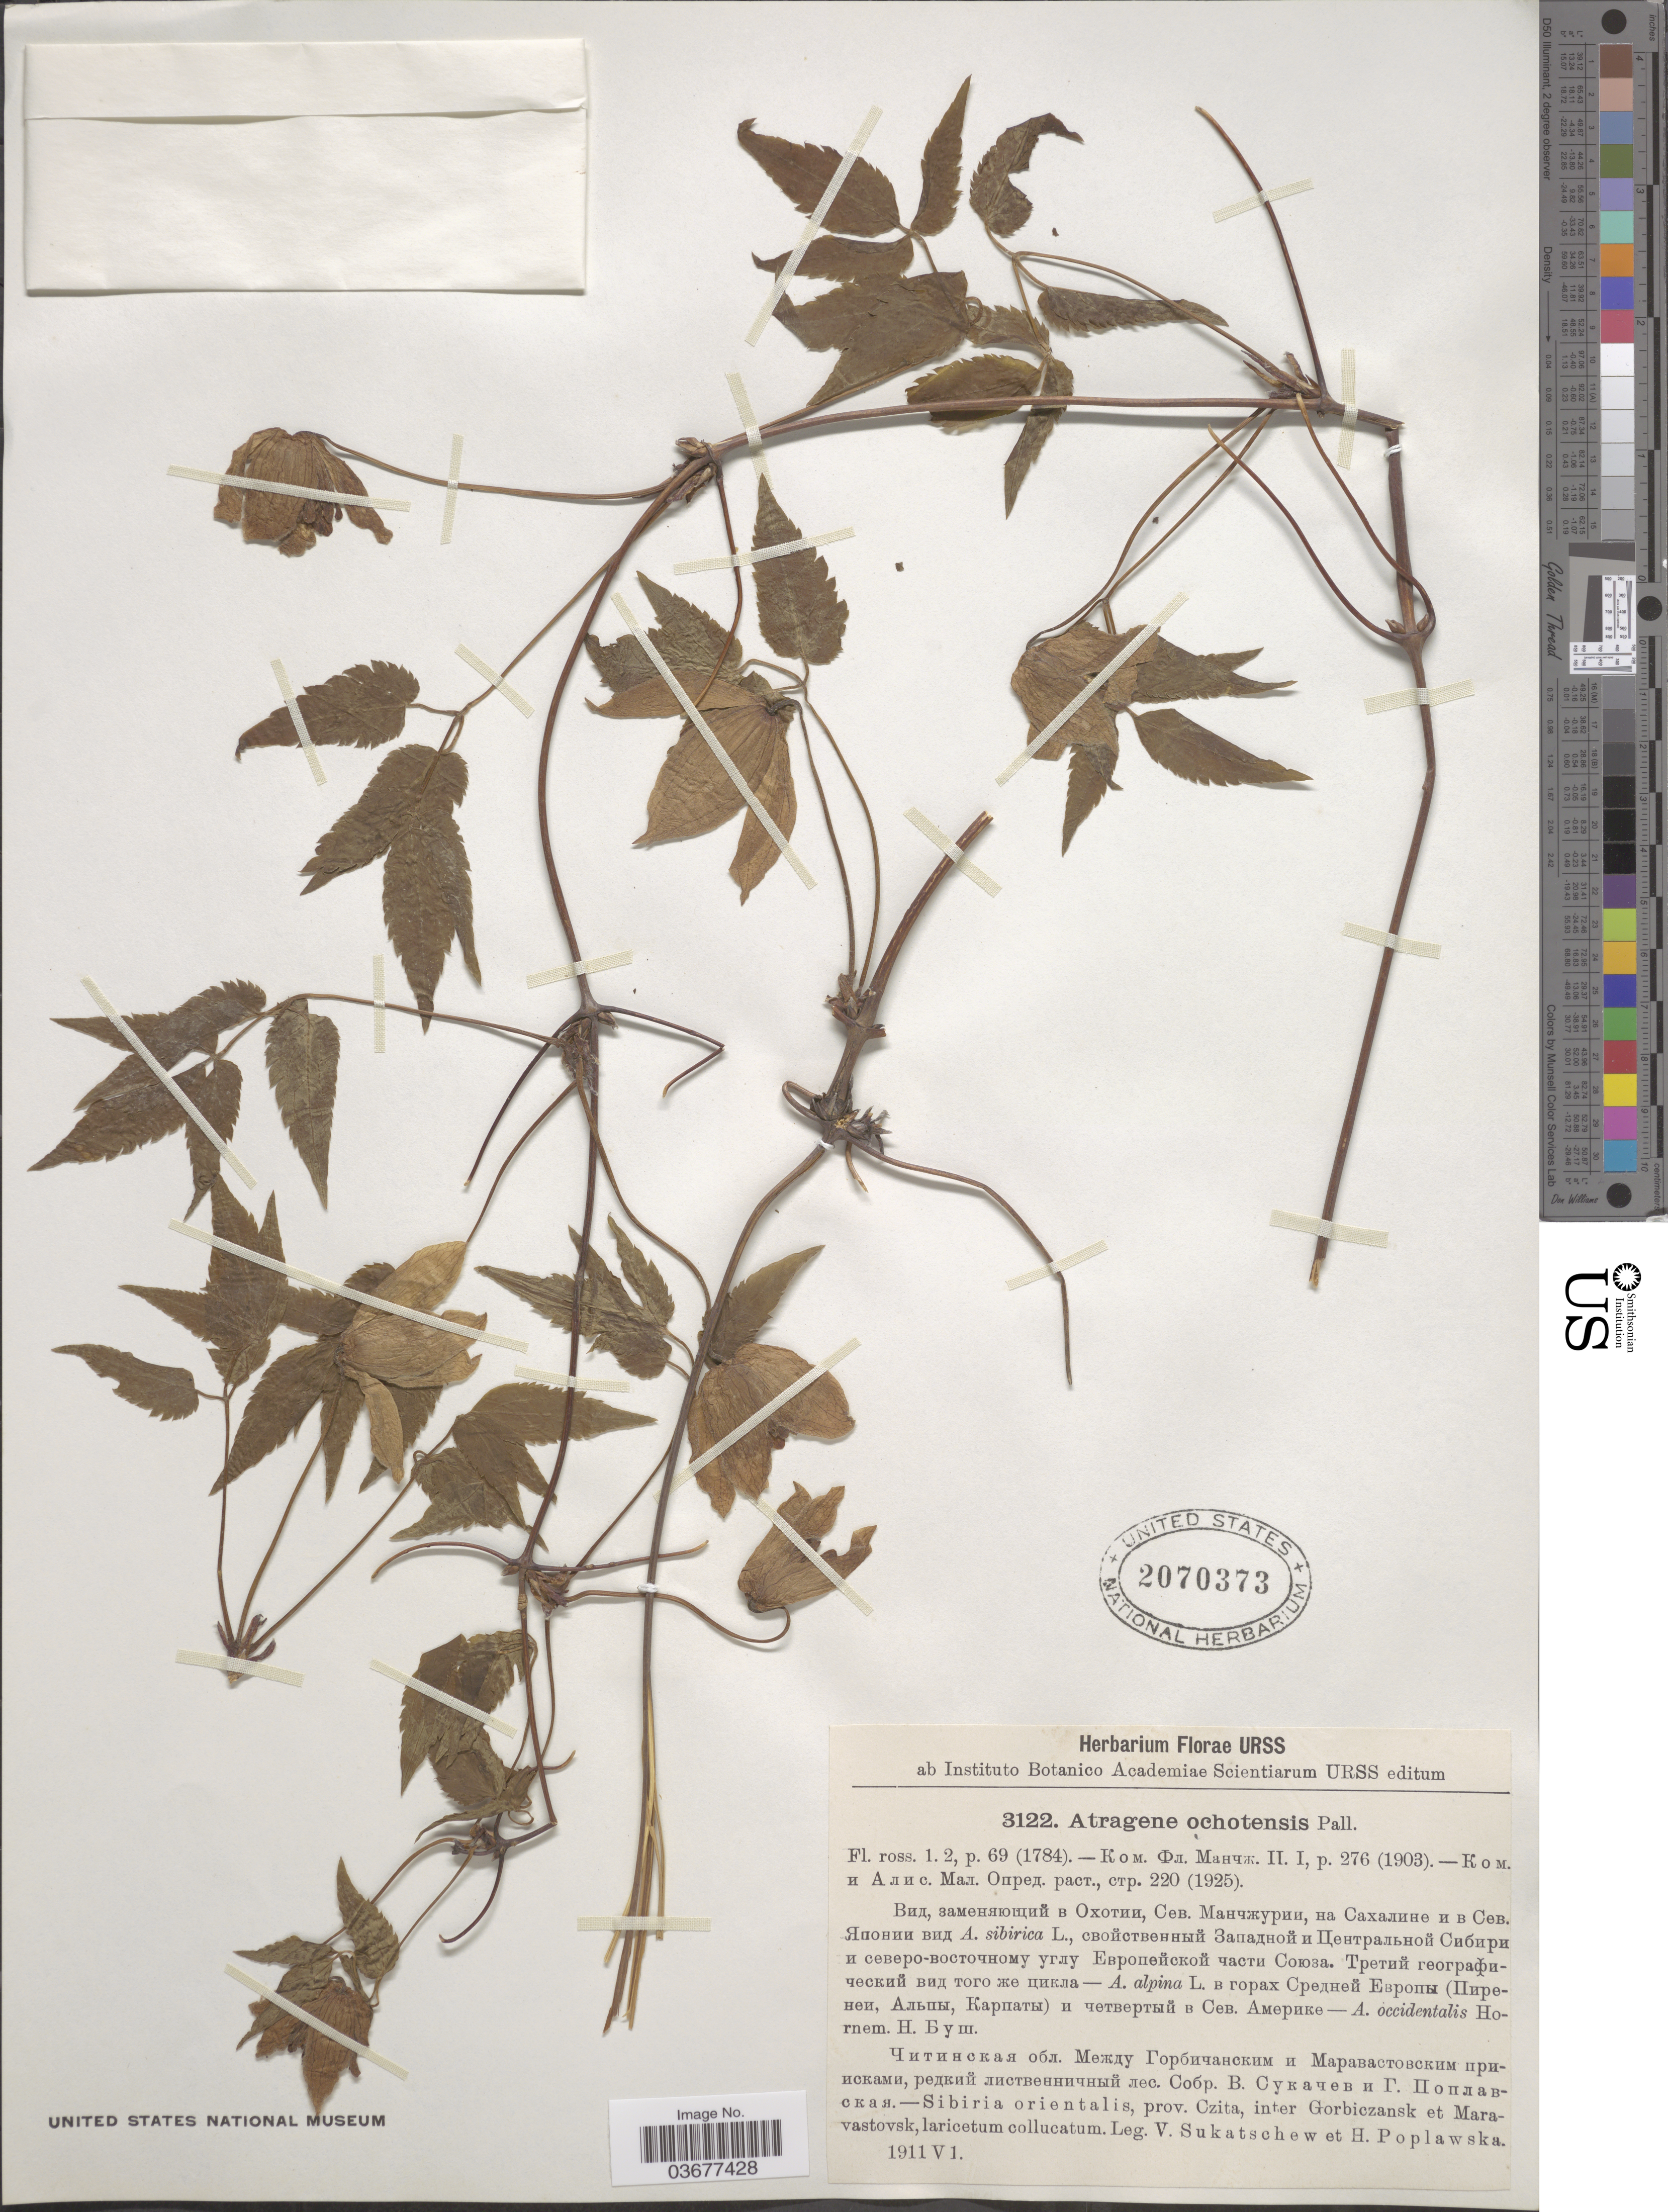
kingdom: Plantae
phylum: Tracheophyta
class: Magnoliopsida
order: Ranunculales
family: Ranunculaceae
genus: Clematis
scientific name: Clematis ochotensis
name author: (Pall.) Poir.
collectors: V. Sukatschew & H. Poplawska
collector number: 3122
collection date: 1911-05-01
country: Russian Federation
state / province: Zabaykalsky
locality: Sibiria orientalis, prov. Czita, inter Gorbiczansk et Maravastovsk, laricetum collucatum.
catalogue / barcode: US 2070373